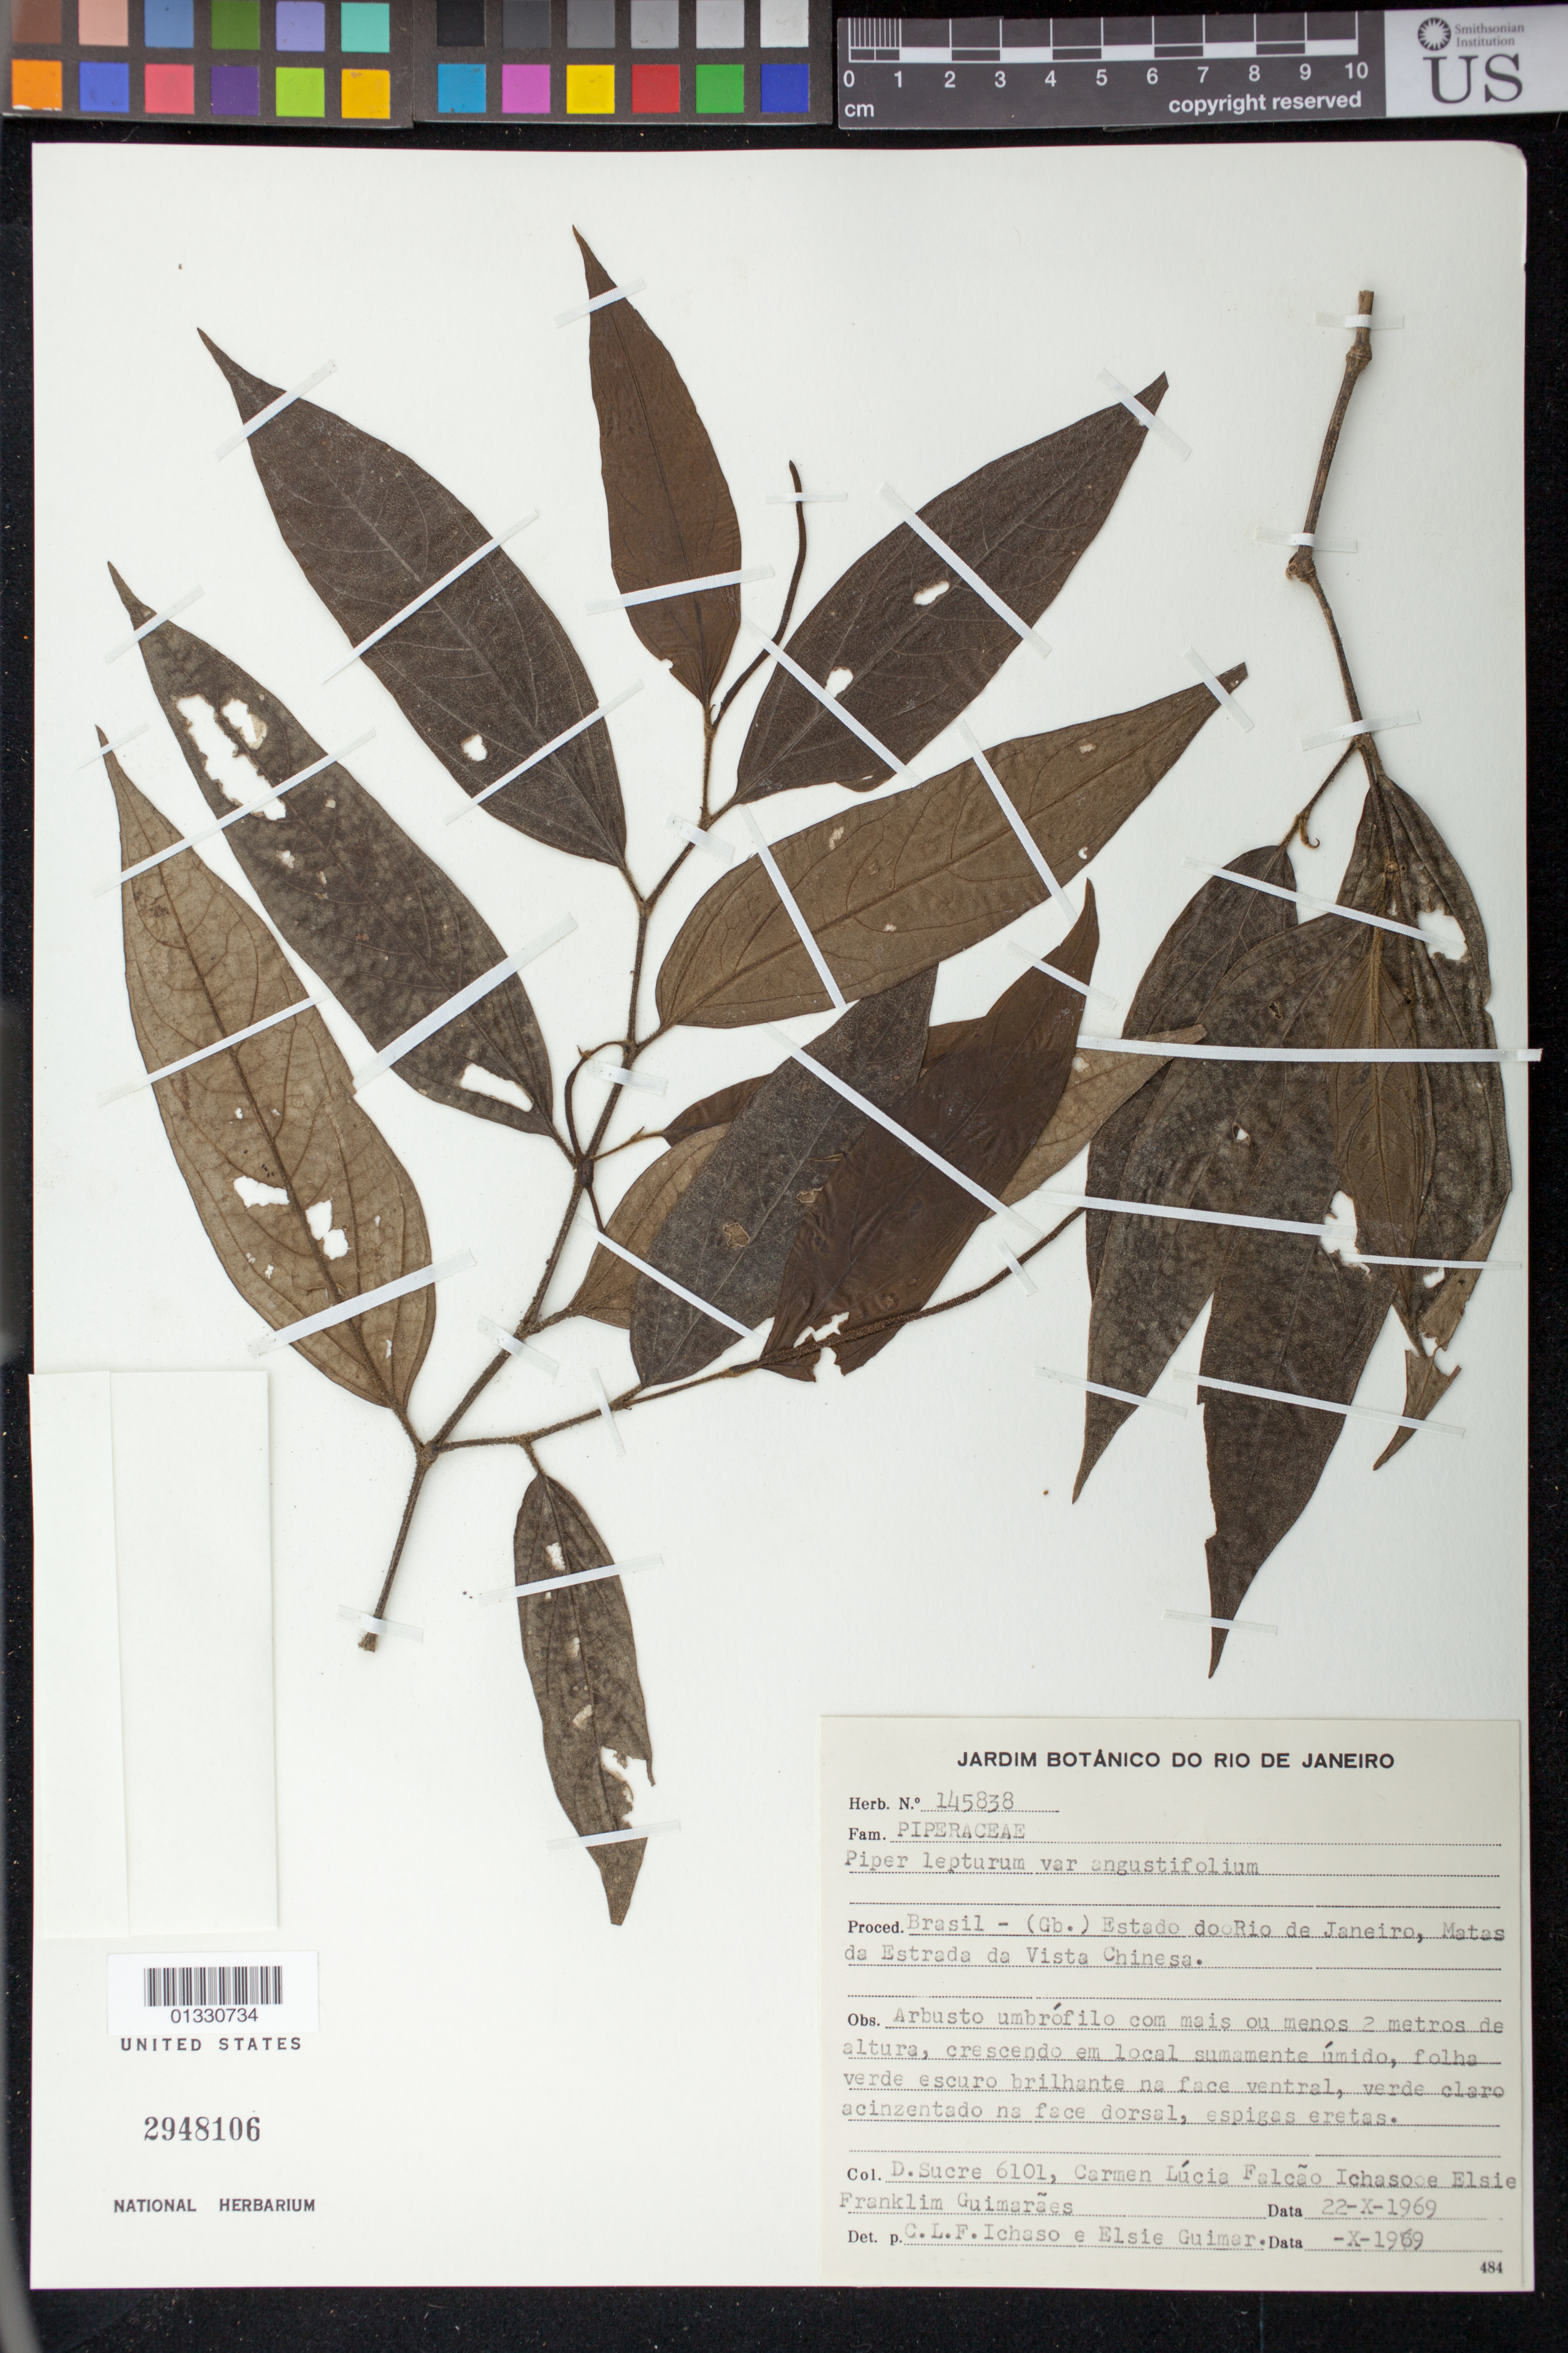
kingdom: Plantae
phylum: Tracheophyta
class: Magnoliopsida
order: Piperales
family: Piperaceae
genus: Piper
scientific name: Piper lepturum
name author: Kunth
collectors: D. Sucre, C. L. Ichaso & E. Guimaraes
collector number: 6101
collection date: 1969-10-22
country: Brazil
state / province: Rio de Janeiro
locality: Matas da Estrada da Vista Chinesa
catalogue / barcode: US 2948106